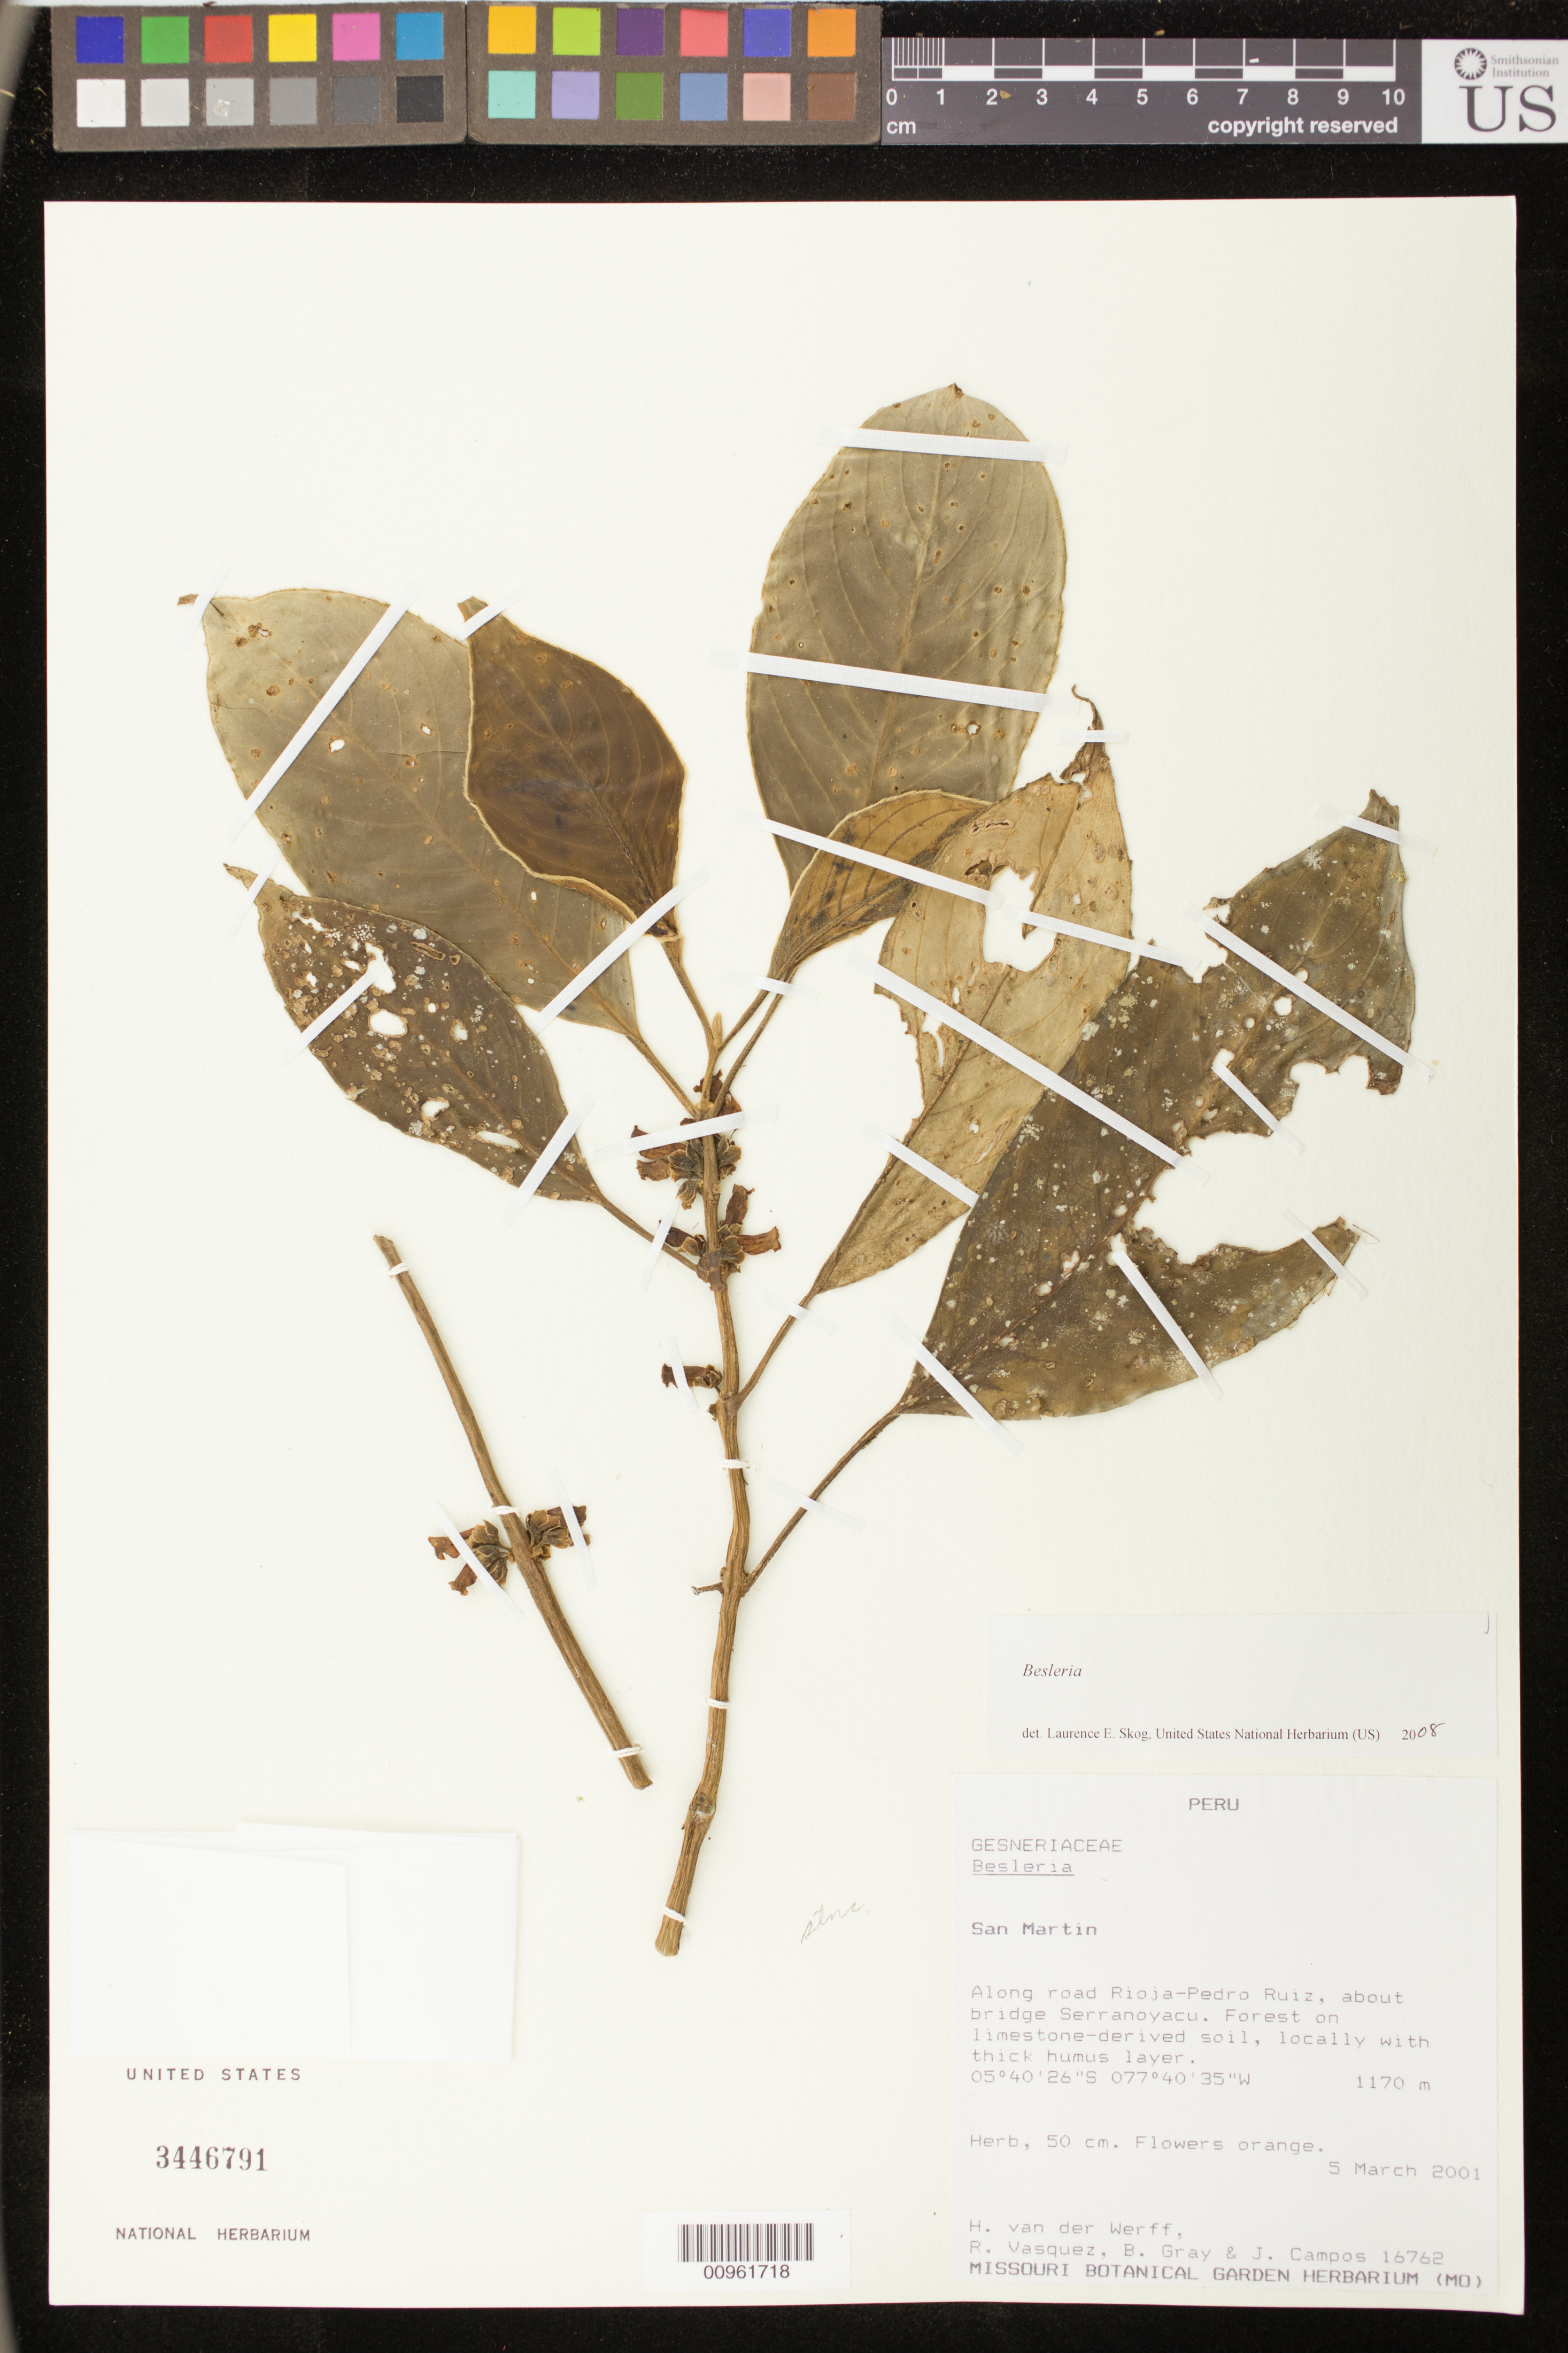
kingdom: Plantae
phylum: Tracheophyta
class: Magnoliopsida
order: Lamiales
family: Gesneriaceae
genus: Besleria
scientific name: Besleria sp.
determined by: Skog, Laurence E.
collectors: H. van der Werff, R. Vásquez, B. Gray & J. Campos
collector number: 16762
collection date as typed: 05 Mar 2001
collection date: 2001-03-05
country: Peru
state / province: San Martín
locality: Along road Rioja-Pedro Ruiz, about bridge Serranoyacu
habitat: Forest on limestone-derived soil, locally with thick humus layer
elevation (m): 1170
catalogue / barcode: US 3446791